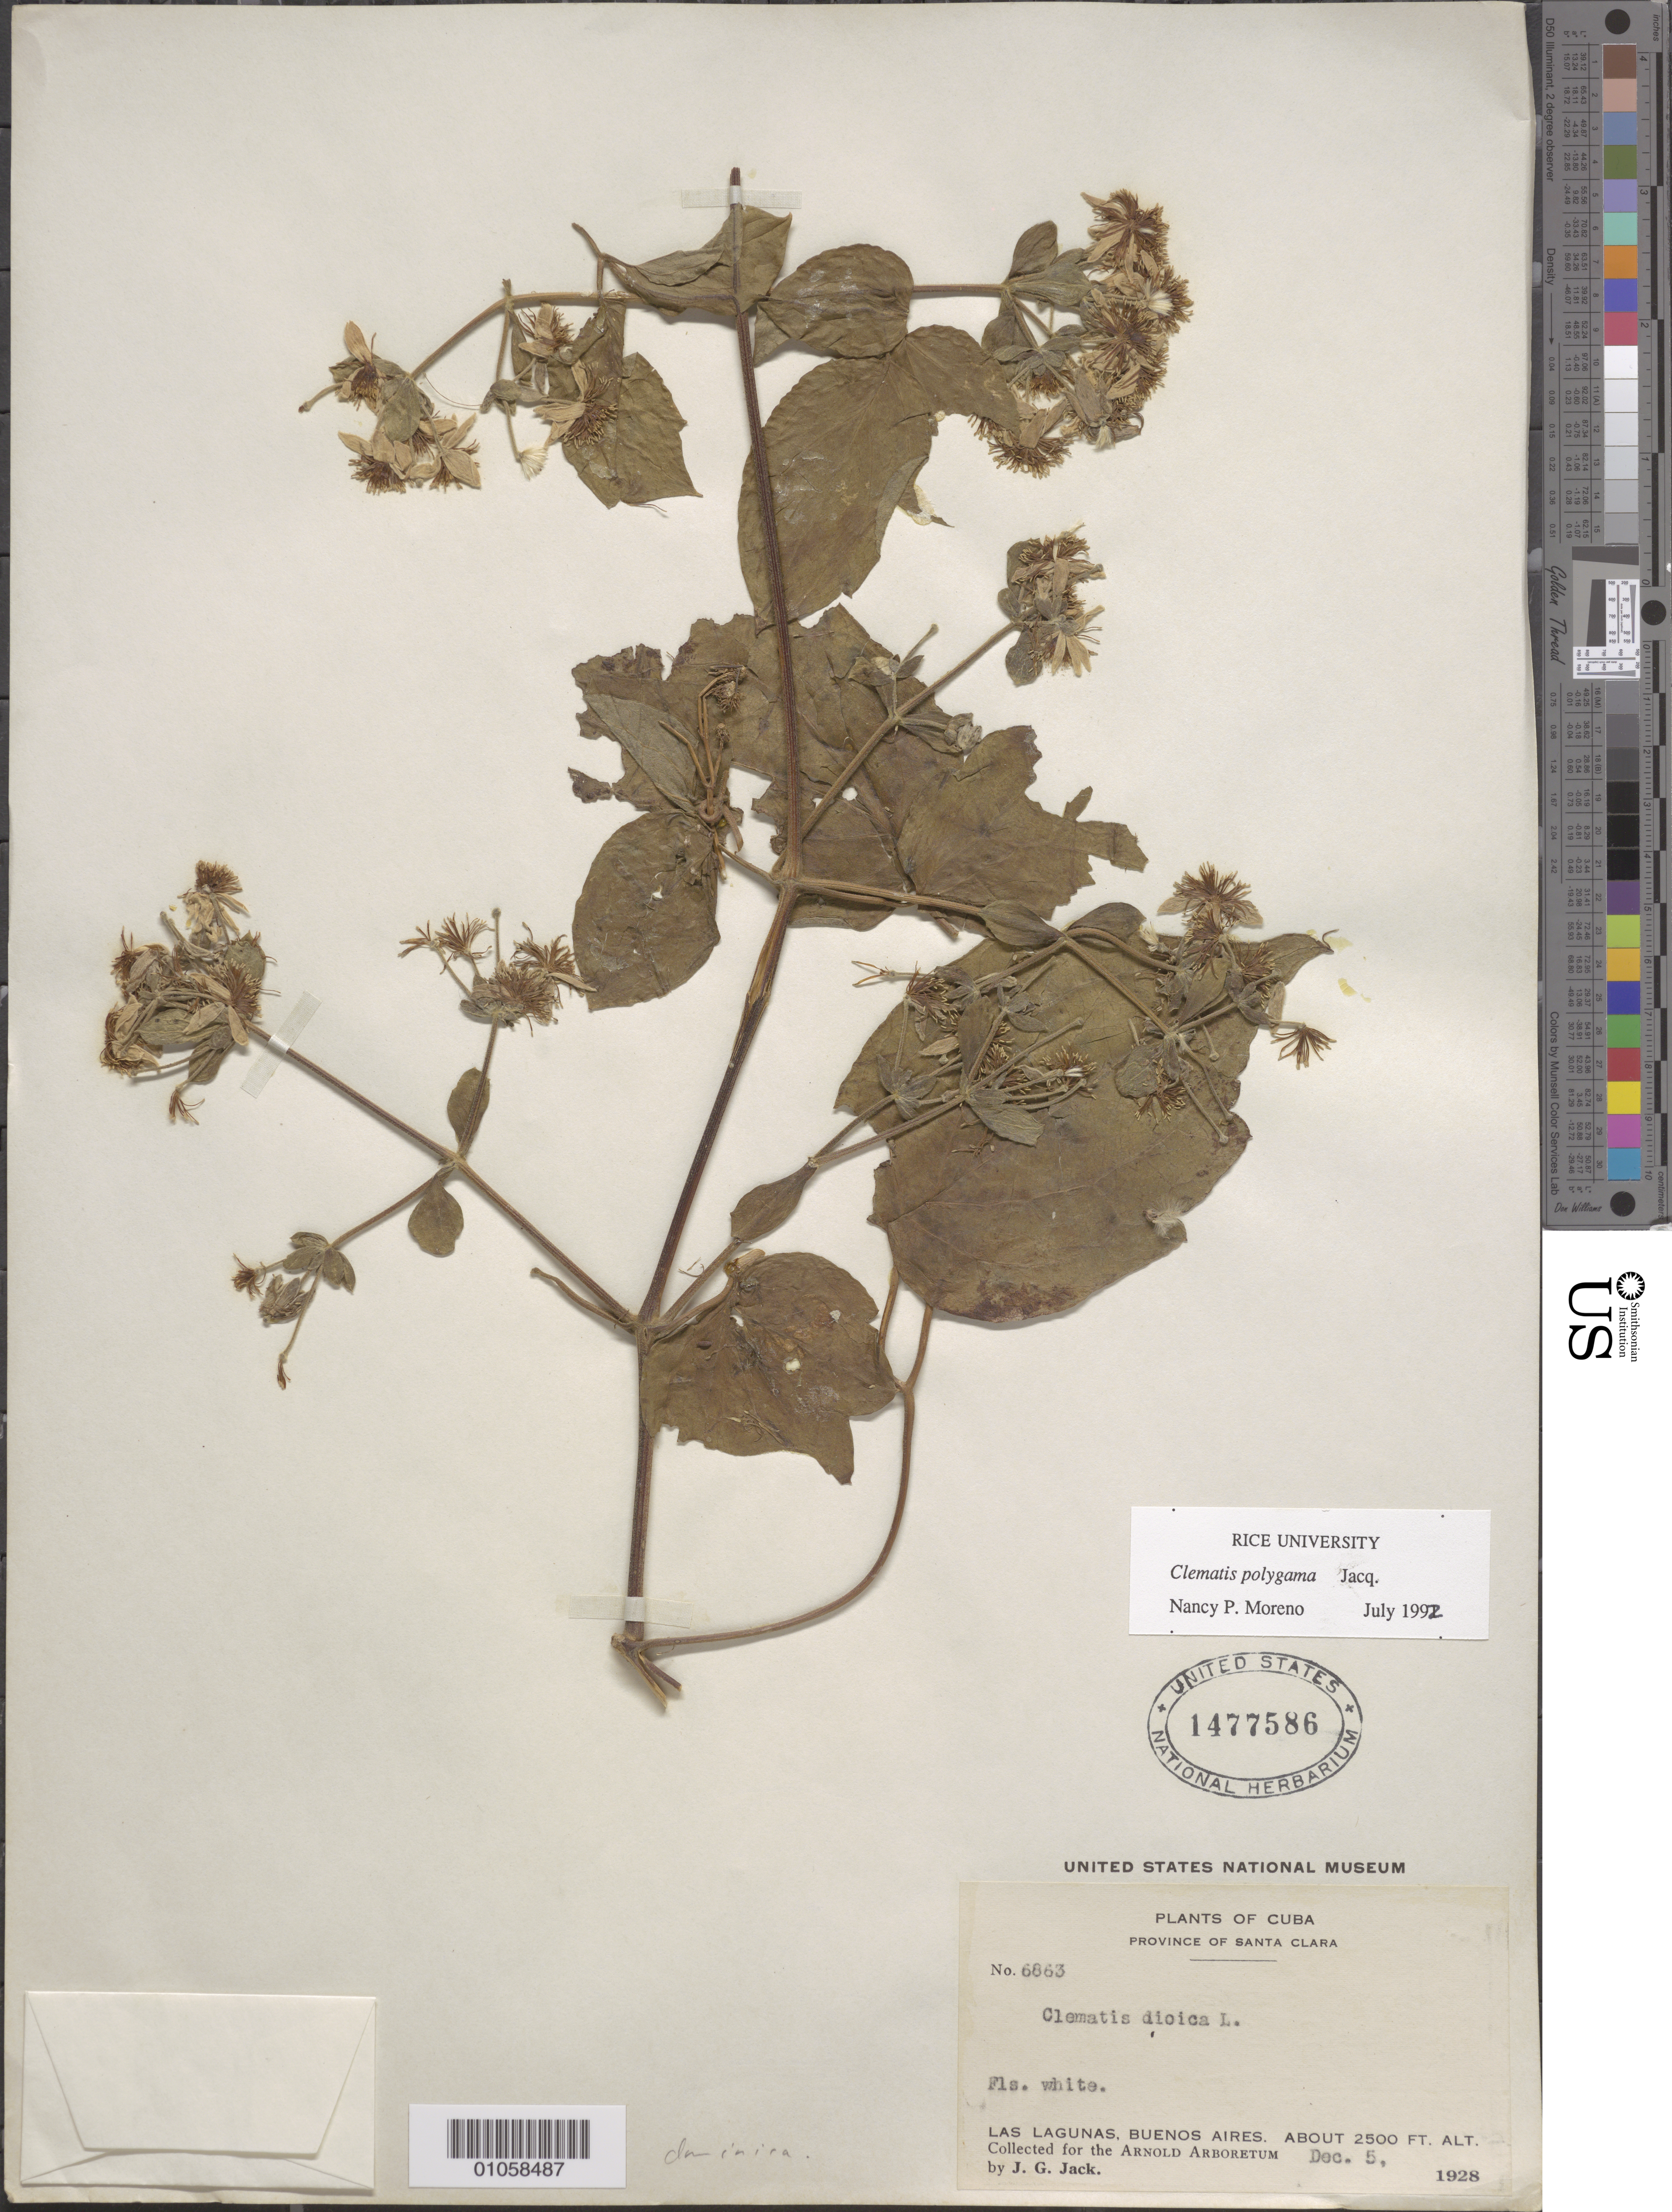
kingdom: Plantae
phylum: Tracheophyta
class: Magnoliopsida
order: Ranunculales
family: Ranunculaceae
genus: Clematis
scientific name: Clematis polygama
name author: Jacq.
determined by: Moreno, N. P.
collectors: J. G. Jack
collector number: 6863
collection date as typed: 05 Dec 1928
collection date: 1928-12-05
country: Cuba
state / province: Santa Clara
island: Cuba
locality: Las Lagunas, Buenos Aires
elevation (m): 762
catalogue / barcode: US 1477586